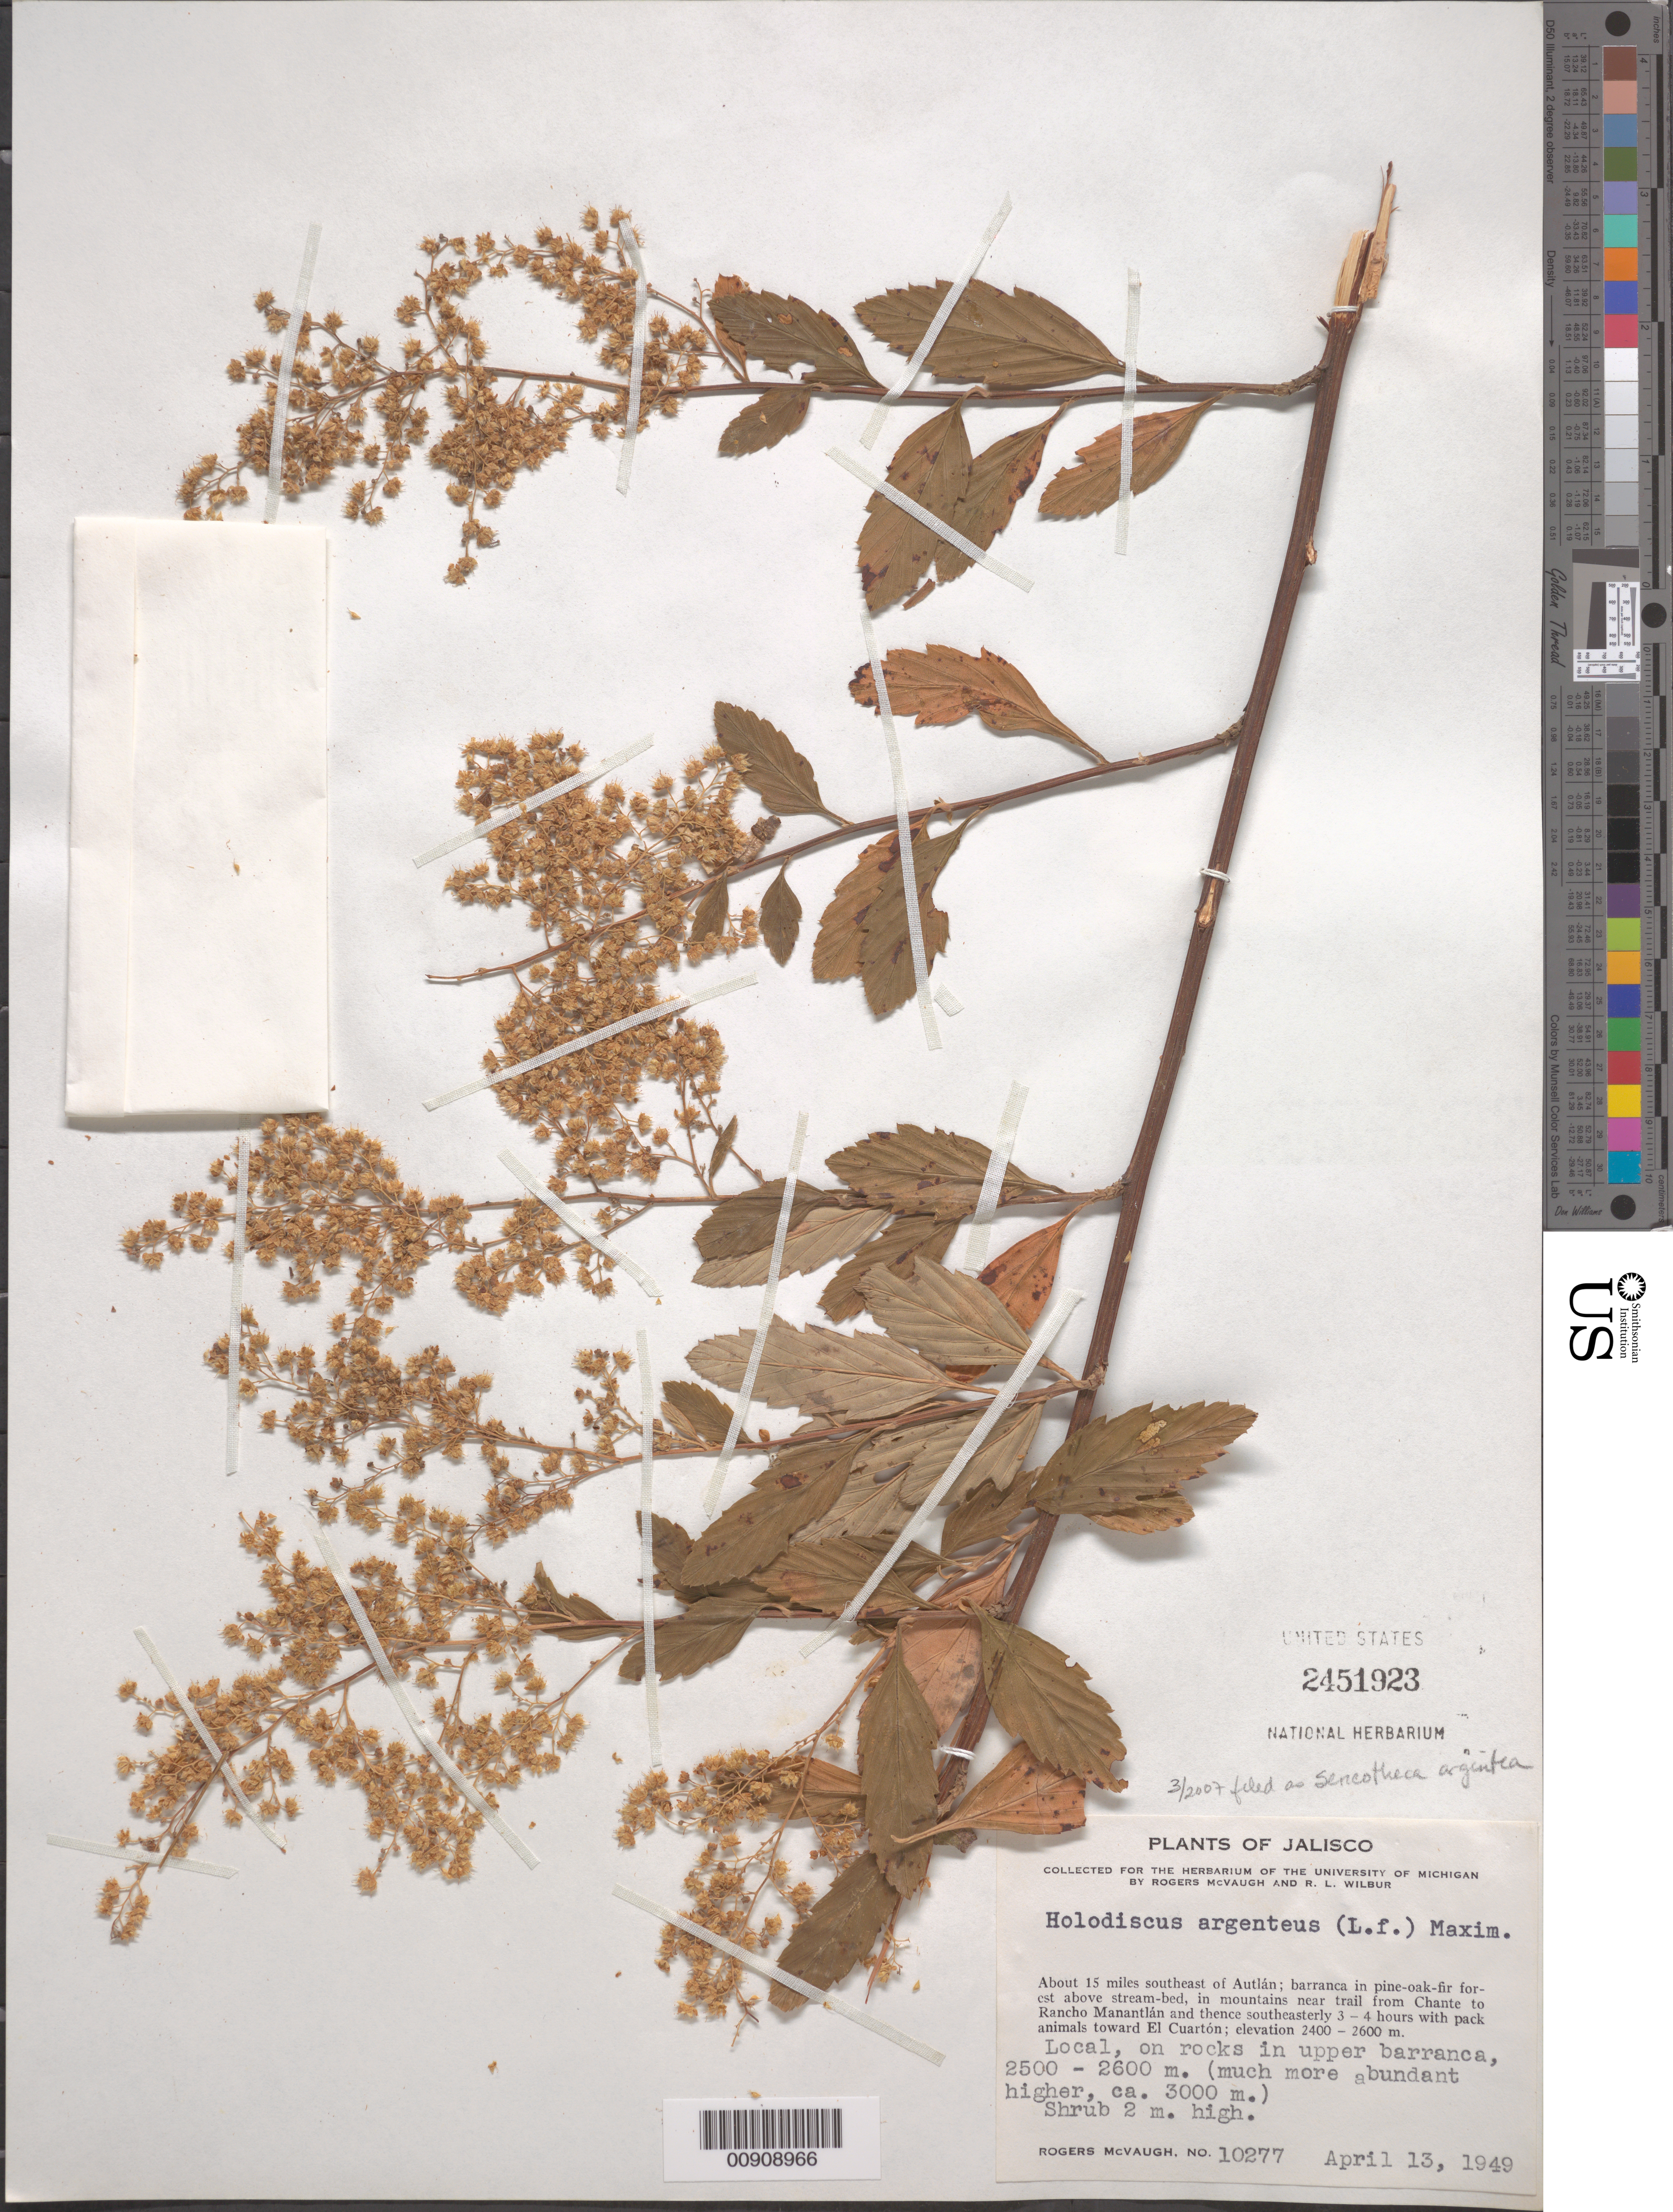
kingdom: Plantae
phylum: Tracheophyta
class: Magnoliopsida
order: Rosales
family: Rosaceae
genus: Holodiscus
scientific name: Holodiscus argenteus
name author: (L. f.) Maxim.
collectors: R. McVaugh & R. L. Wilbur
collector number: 10277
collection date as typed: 13 Apr 1949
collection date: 1949-04-13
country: Mexico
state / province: Jalisco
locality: About 15 miles southeast of Autlán; barranca in pine-oak-fir forest above stream bed, in mountains near trail from Chante to Rancho Manantlán and thence southeasterly 3-4 hours with pack animals toward El Cuartón.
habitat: On rocks in upper barranca (much more abundant higher, ca. 3000 m.). Barranca in pine-oak-fir forest above stream bed.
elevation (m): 2600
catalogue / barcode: US 2451923